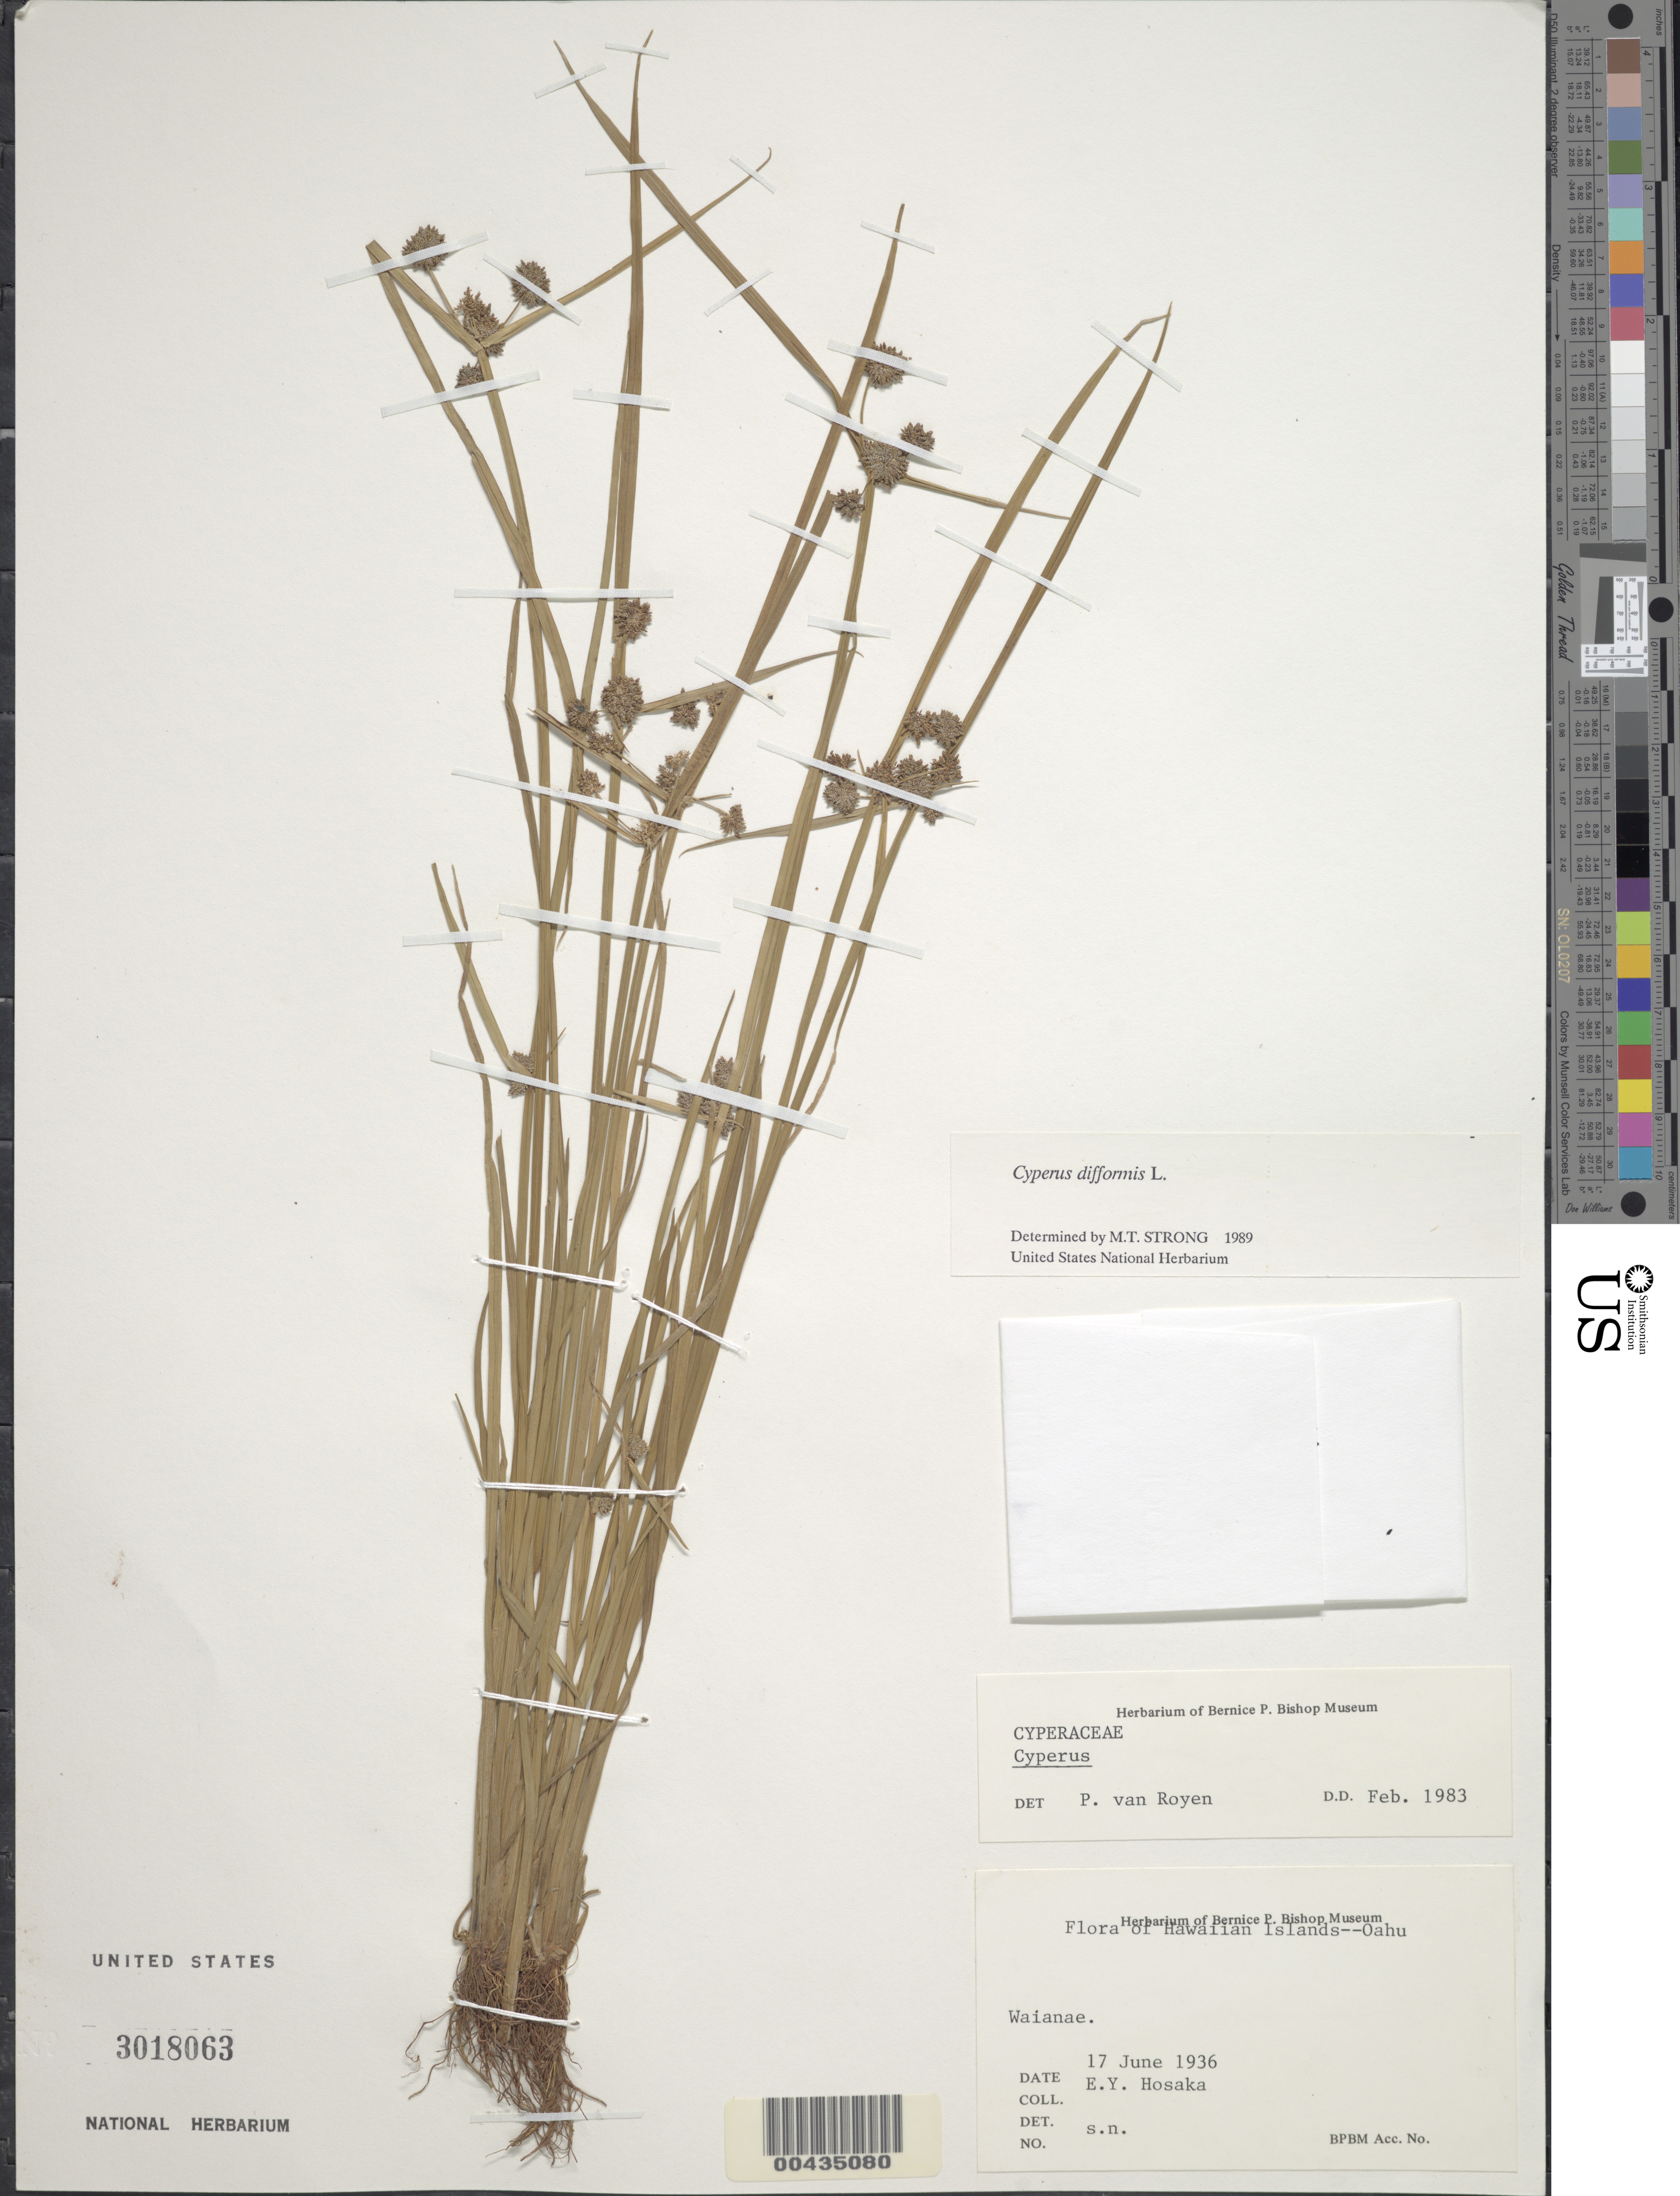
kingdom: Plantae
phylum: Tracheophyta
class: Liliopsida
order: Poales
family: Cyperaceae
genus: Cyperus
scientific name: Cyperus difformis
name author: L.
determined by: Strong, M. T., (US), Smithsonian Institution - National Museum of Natural History (UNITED STATES)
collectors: E. Y. Hosaka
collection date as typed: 17 Jun 1936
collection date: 1936-06-17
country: United States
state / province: Hawaii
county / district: Honolulu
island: Oahu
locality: Waianae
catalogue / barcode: US 3018063